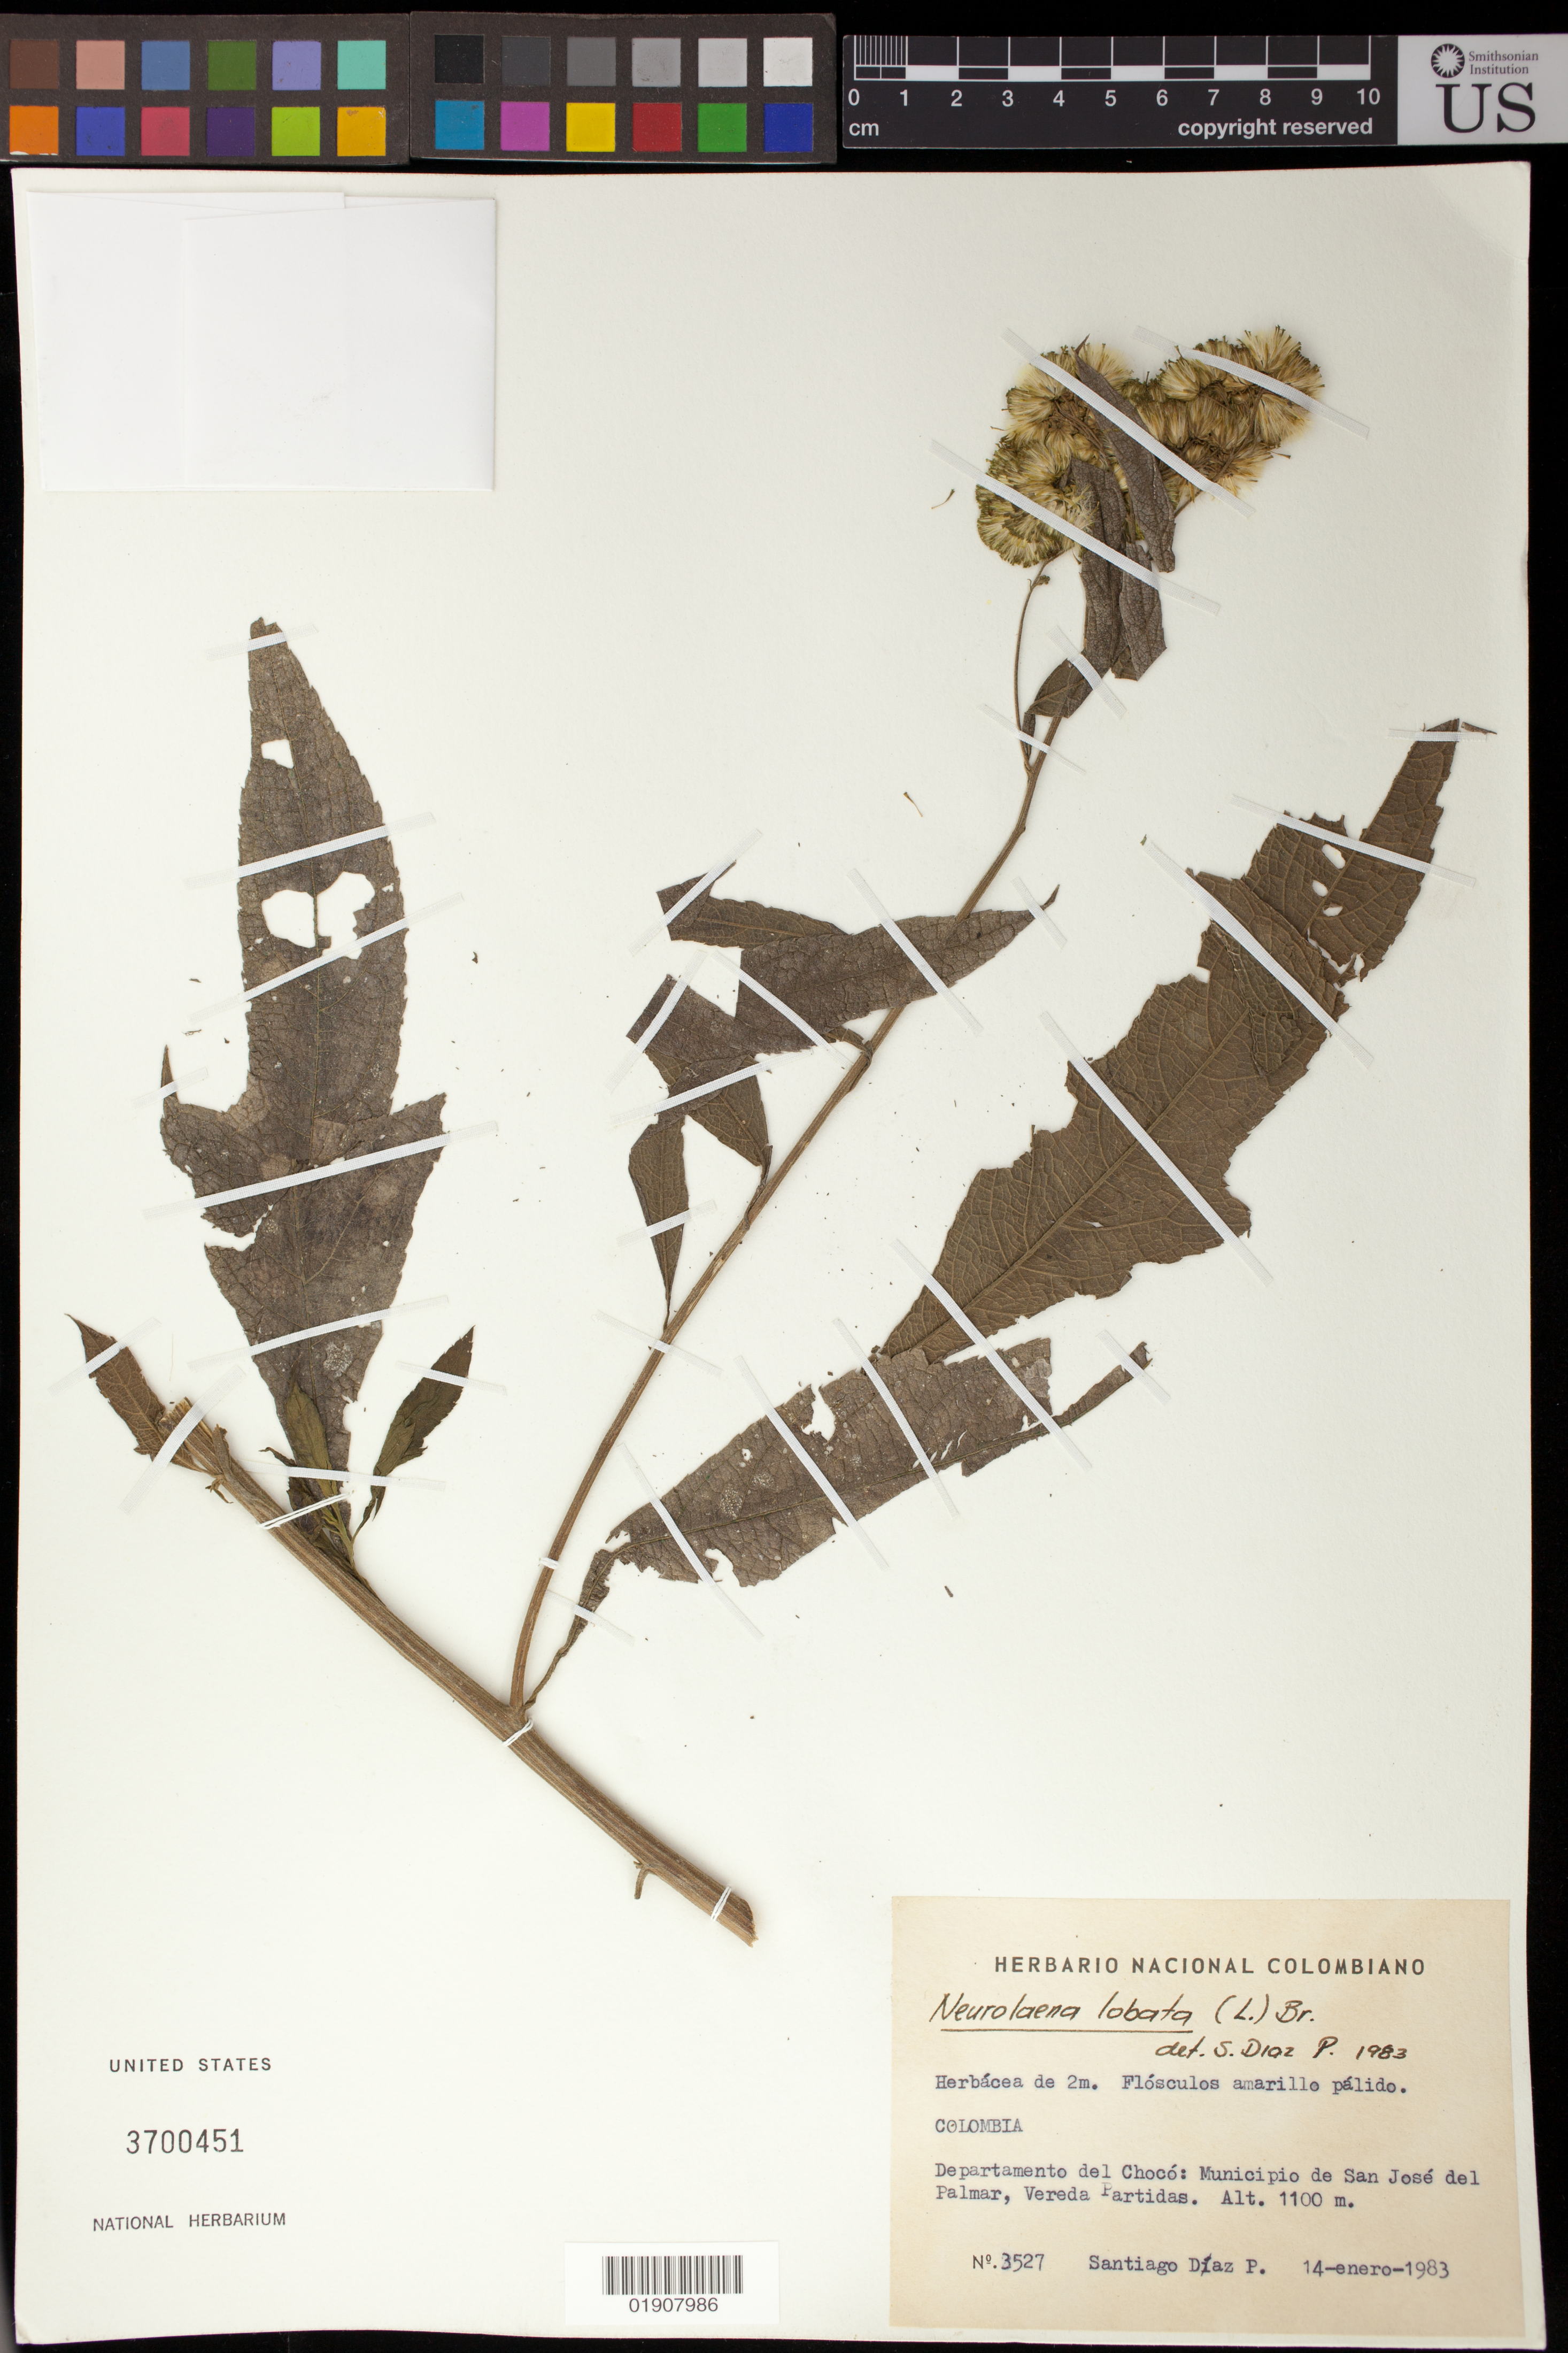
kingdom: Plantae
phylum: Tracheophyta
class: Magnoliopsida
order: Asterales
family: Asteraceae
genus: Neurolaena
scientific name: Neurolaena lobata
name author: (L.) R. Br. ex Cass.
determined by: Díaz Píedrahíta, S.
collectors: S. Díaz Píedrahíta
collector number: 3527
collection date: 1983-01-14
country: Colombia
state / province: Chocó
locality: Departamento del Chocó: Municipio de San José del Palmar, Vereda Partidas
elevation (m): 1100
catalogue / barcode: US 3700451